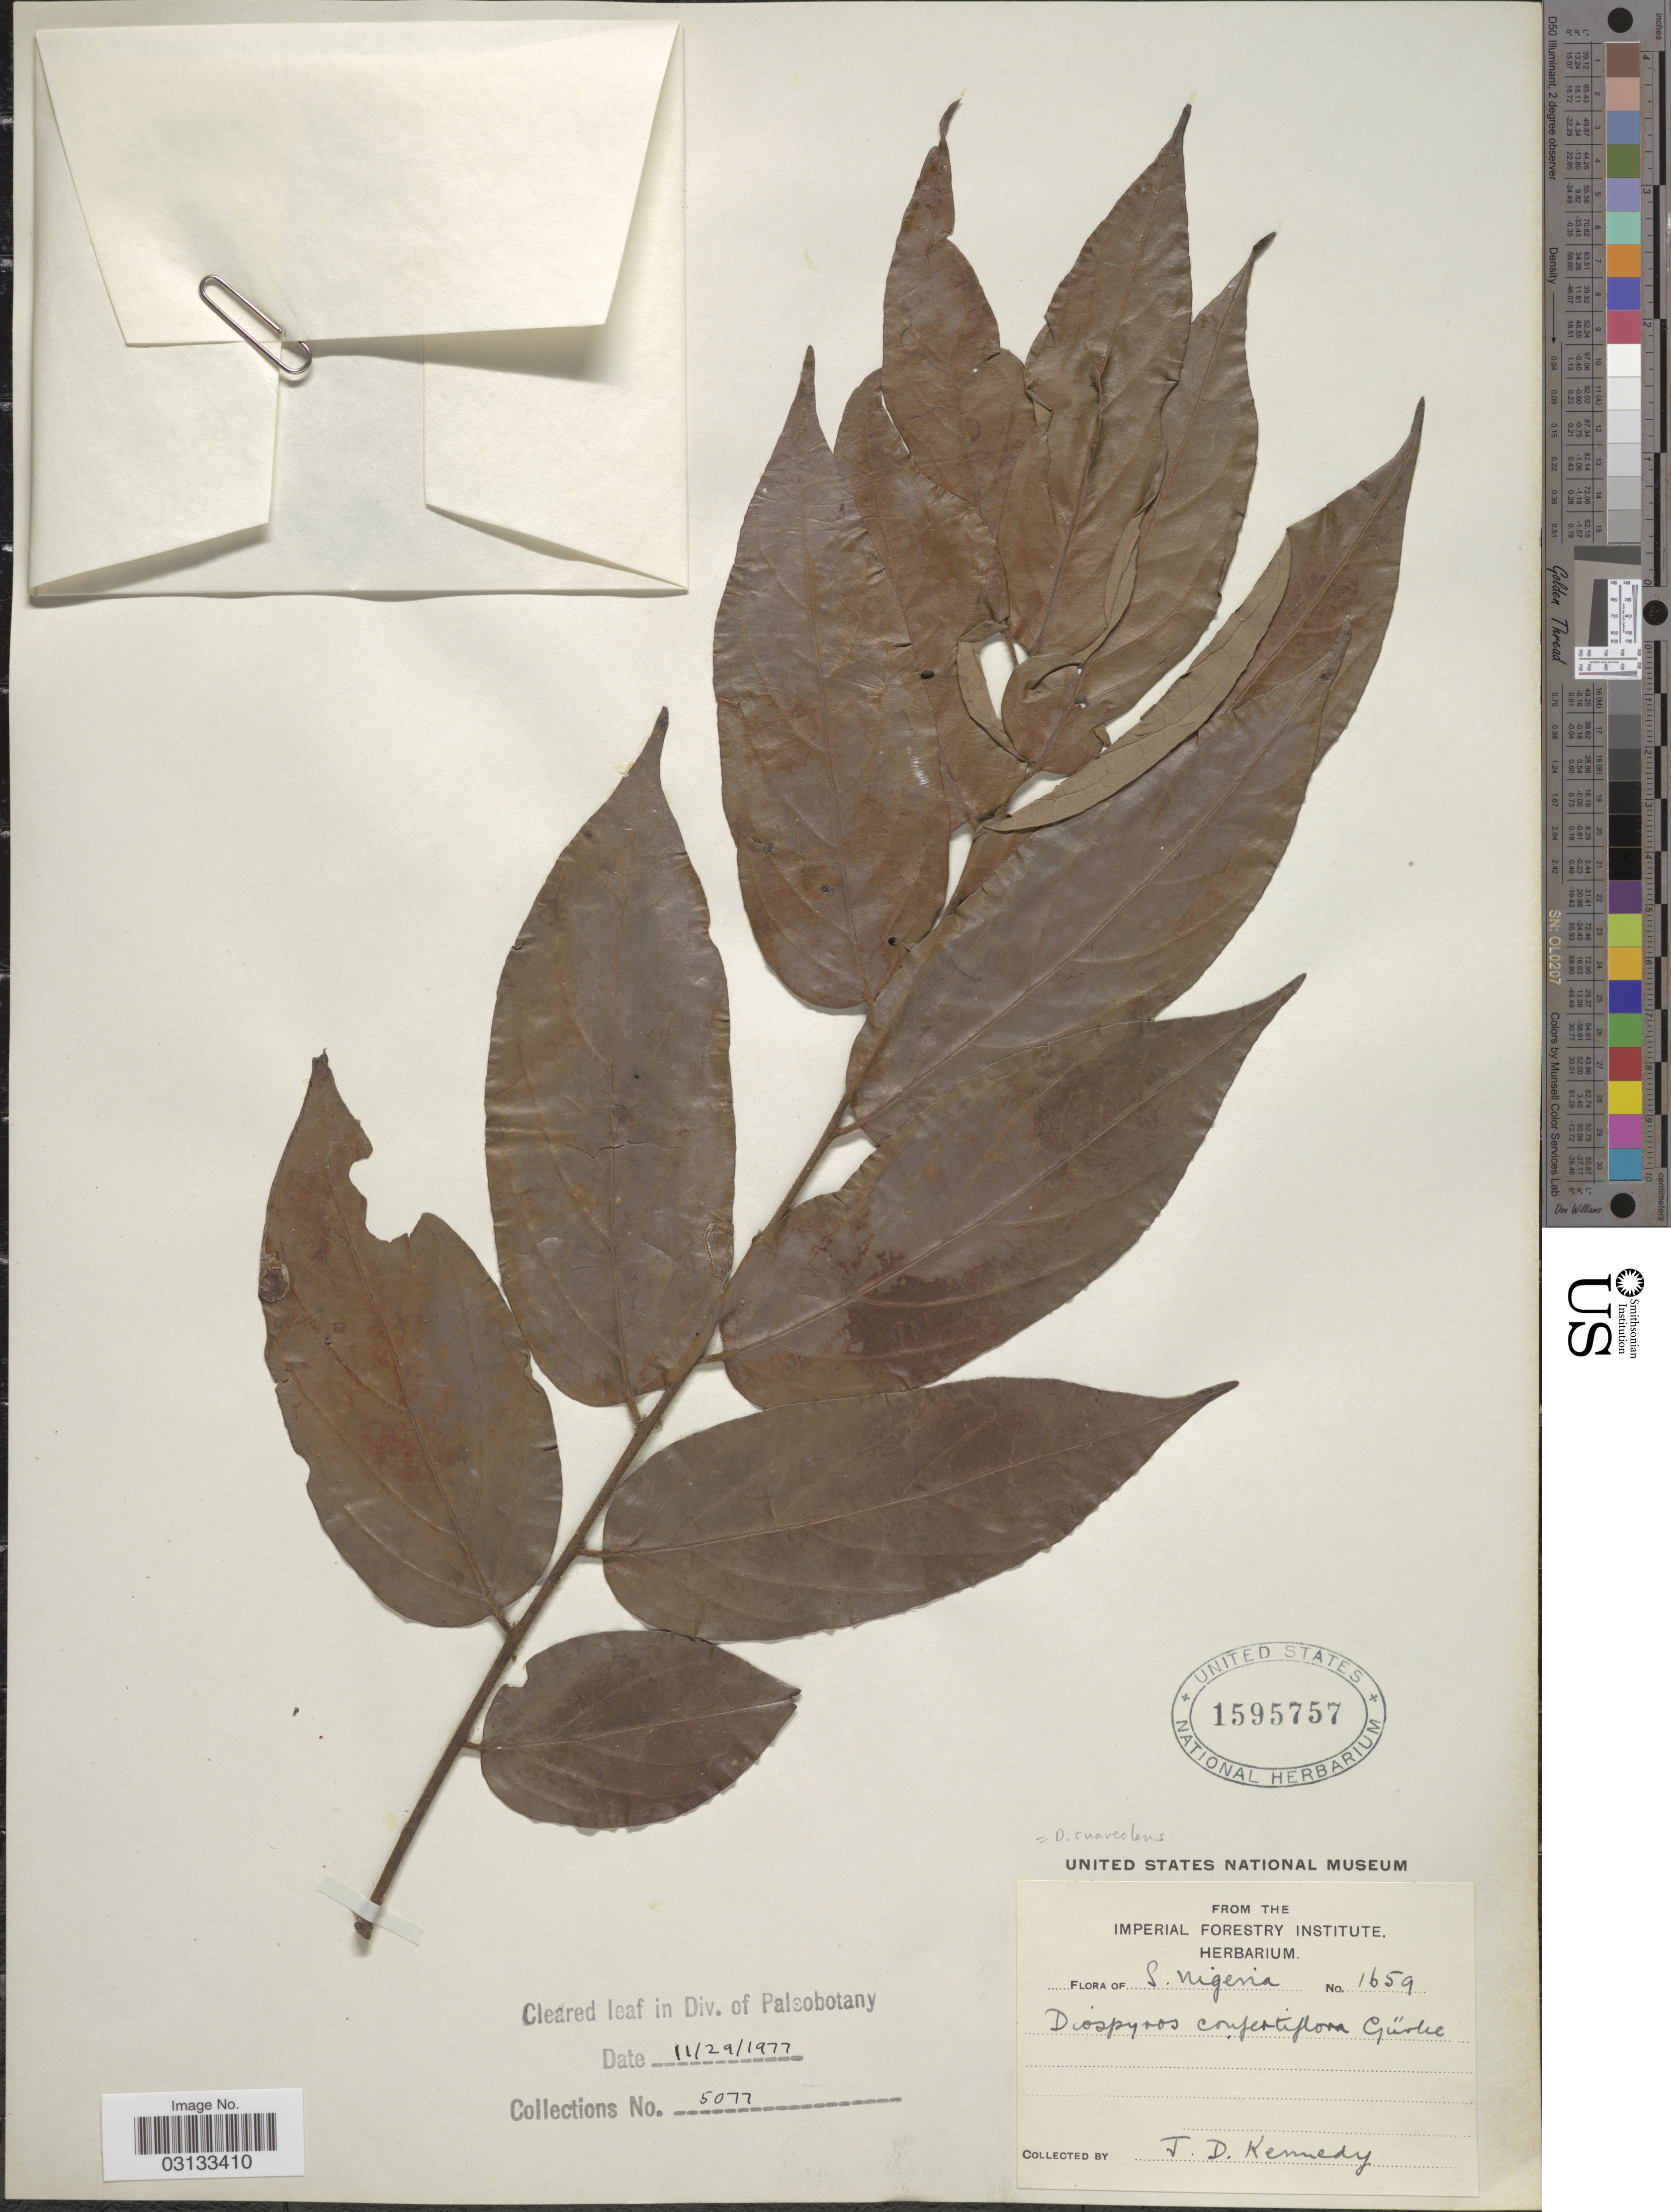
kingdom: Plantae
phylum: Tracheophyta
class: Magnoliopsida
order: Ericales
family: Ebenaceae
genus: Diospyros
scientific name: Diospyros suaveolens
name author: Gürke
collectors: J. D. Kennedy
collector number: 1659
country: Nigeria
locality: S. Nigeria.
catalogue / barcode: US 1595757